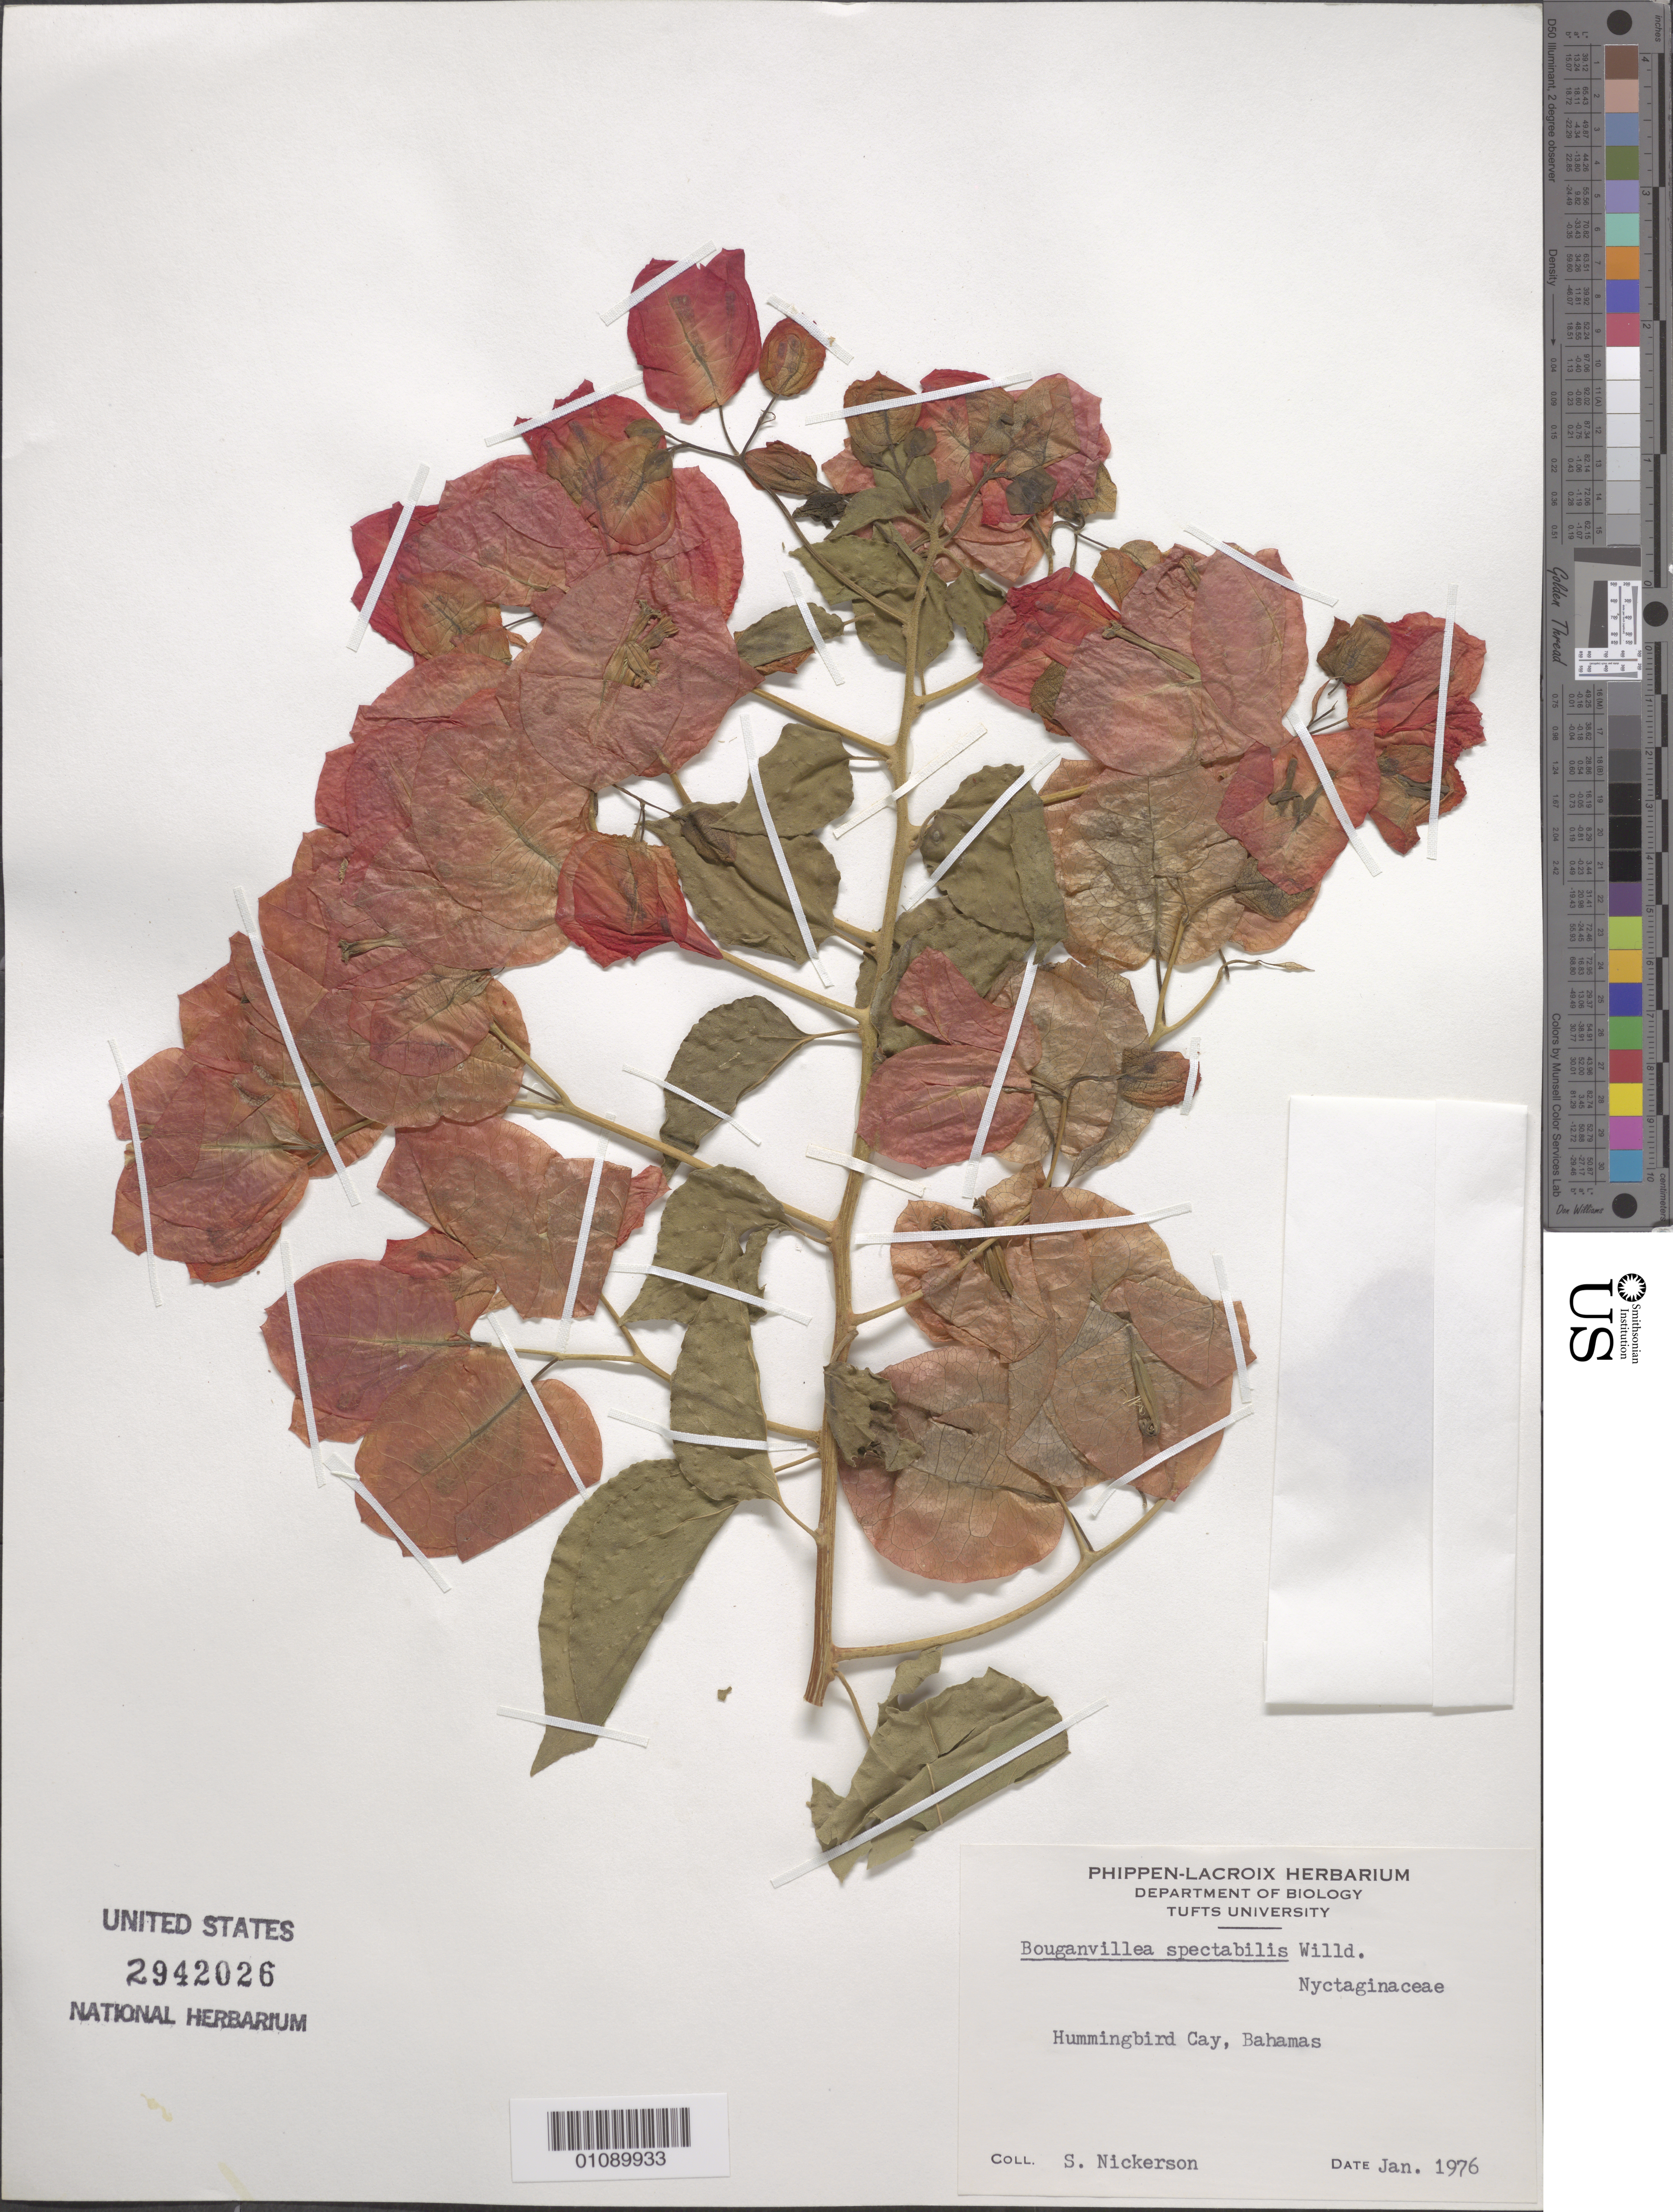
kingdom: Plantae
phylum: Tracheophyta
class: Magnoliopsida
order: Caryophyllales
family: Nyctaginaceae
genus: Bougainvillea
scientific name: Bougainvillea spectabilis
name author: Willd.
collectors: S. Nickerson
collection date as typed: Jan 1976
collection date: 1976-01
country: Bahamas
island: Hummingbird Cay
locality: Hummingbird Cay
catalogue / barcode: US 2942026